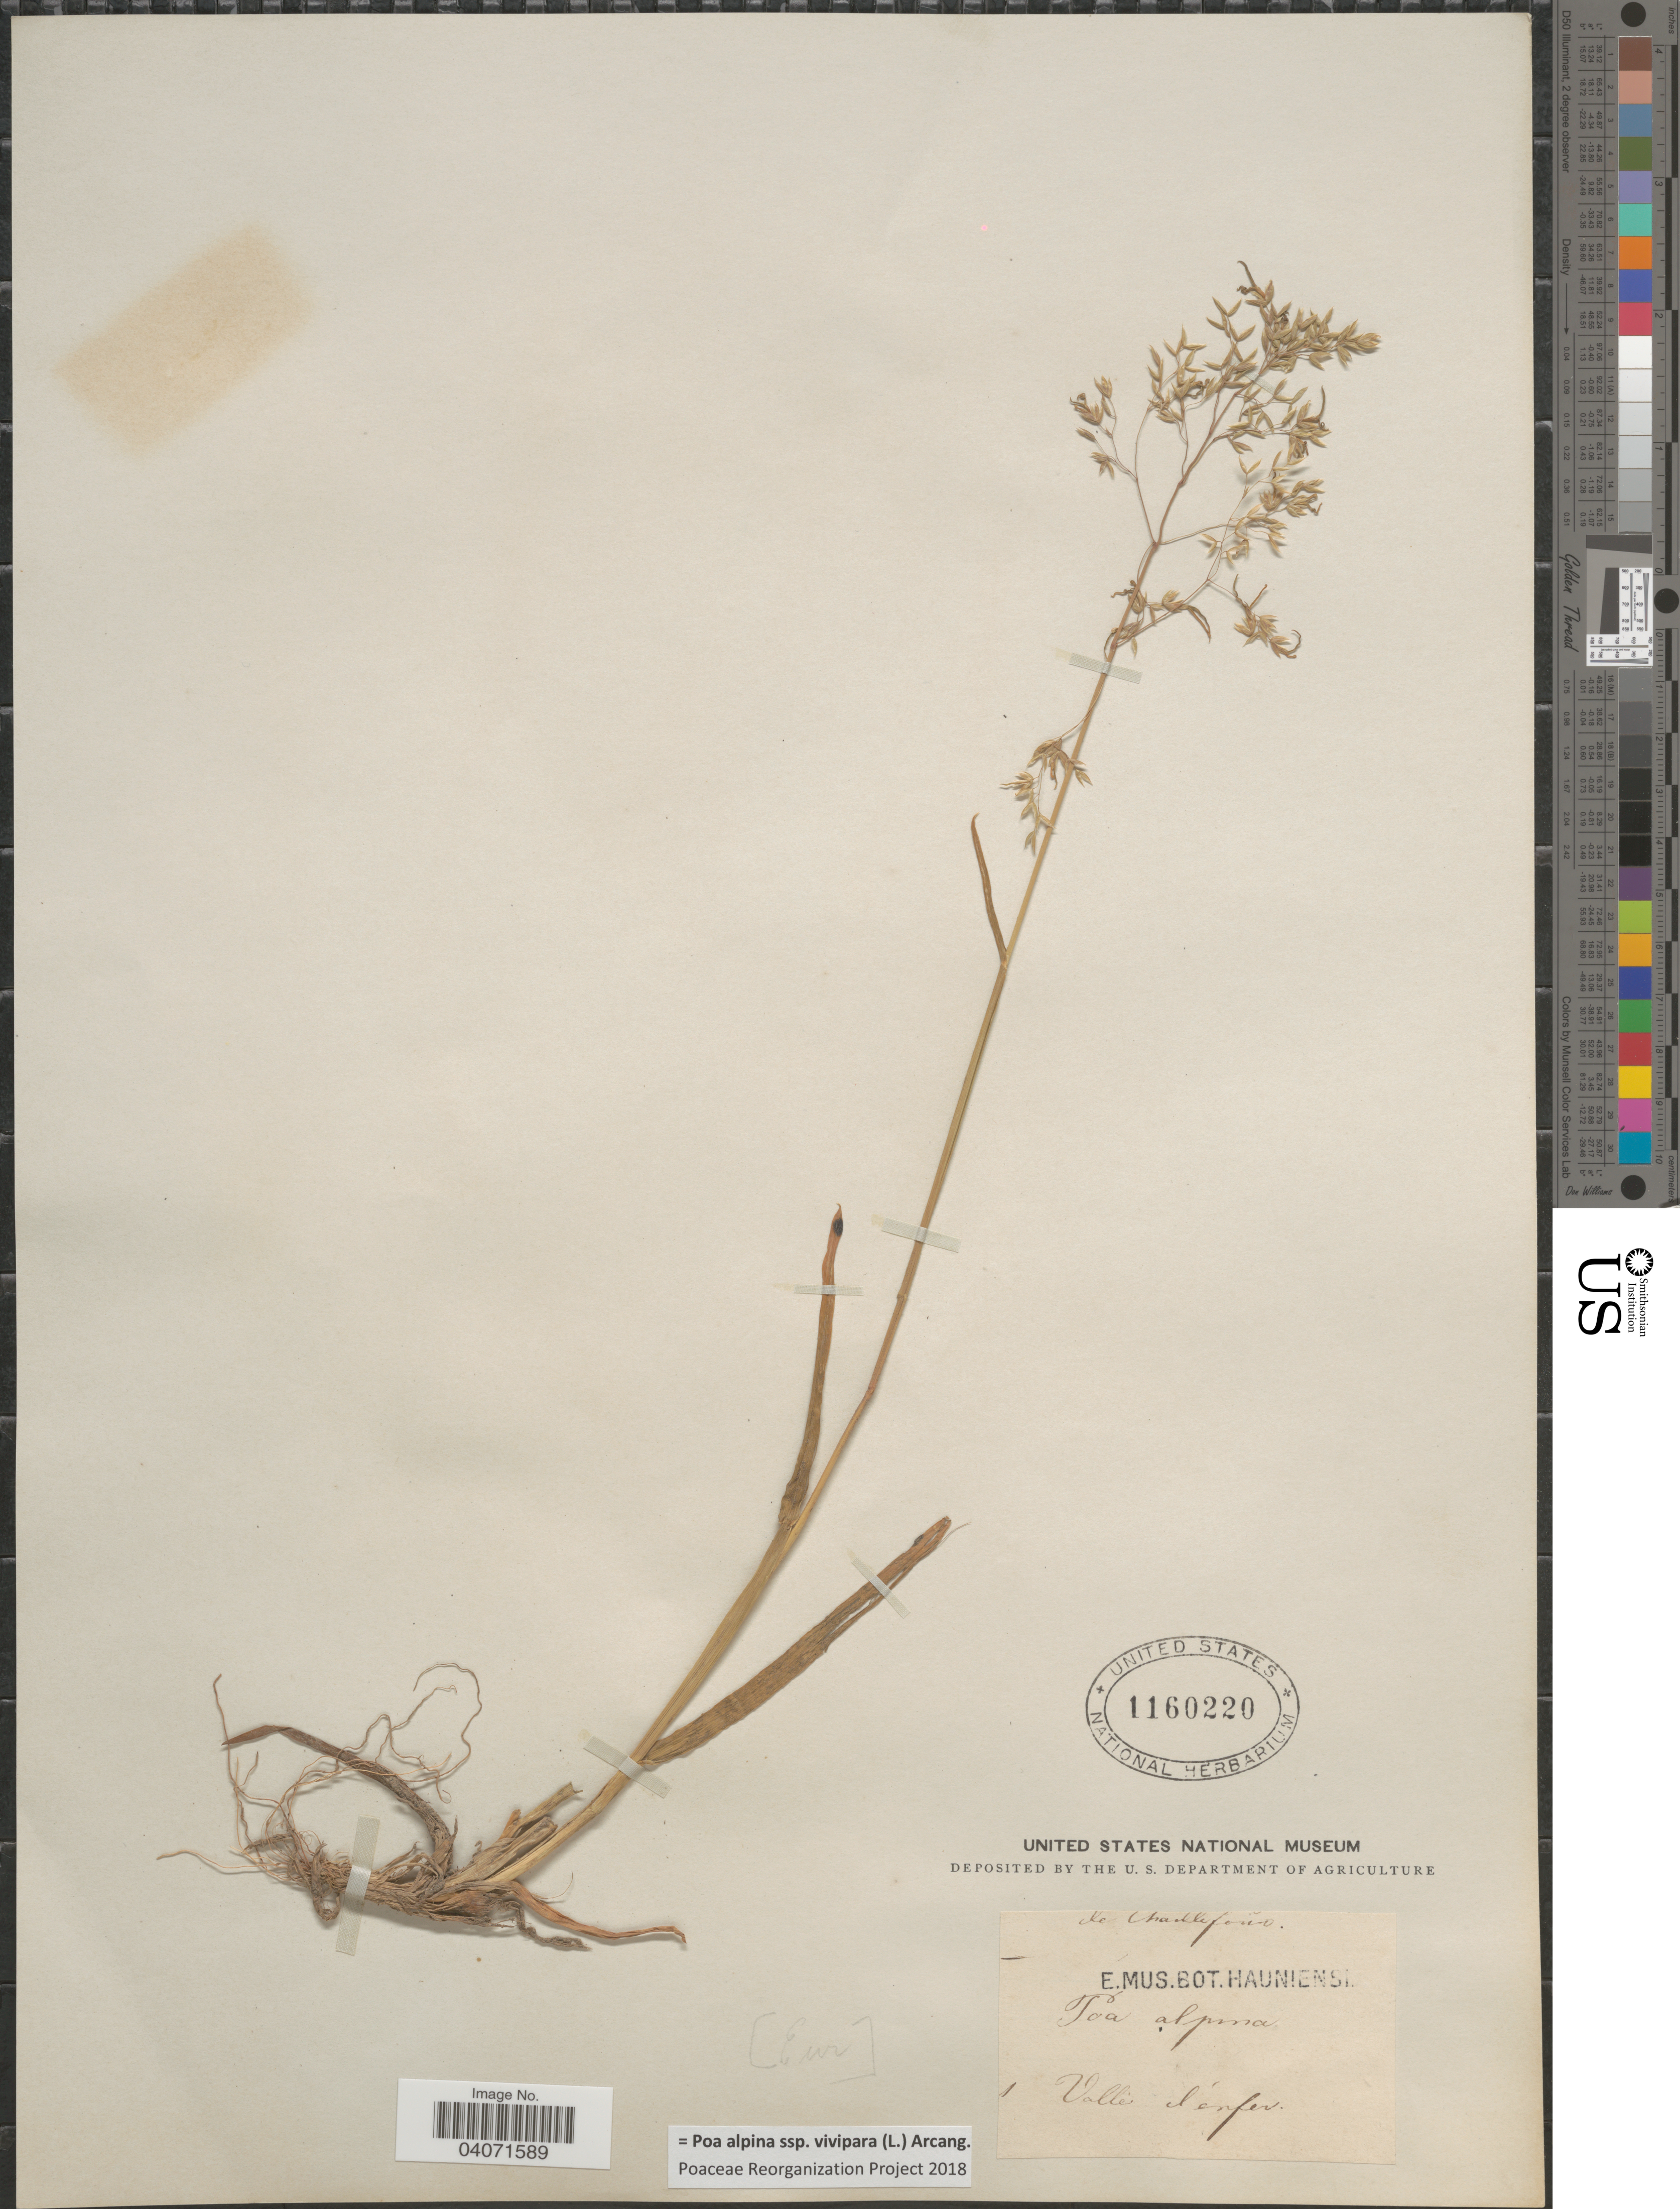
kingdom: Plantae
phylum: Tracheophyta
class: Liliopsida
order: Poales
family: Poaceae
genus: Poa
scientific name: Poa alpina subsp. vivipara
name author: (L.) Arcang.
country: France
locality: Vallée d'infer.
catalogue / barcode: US 1160220